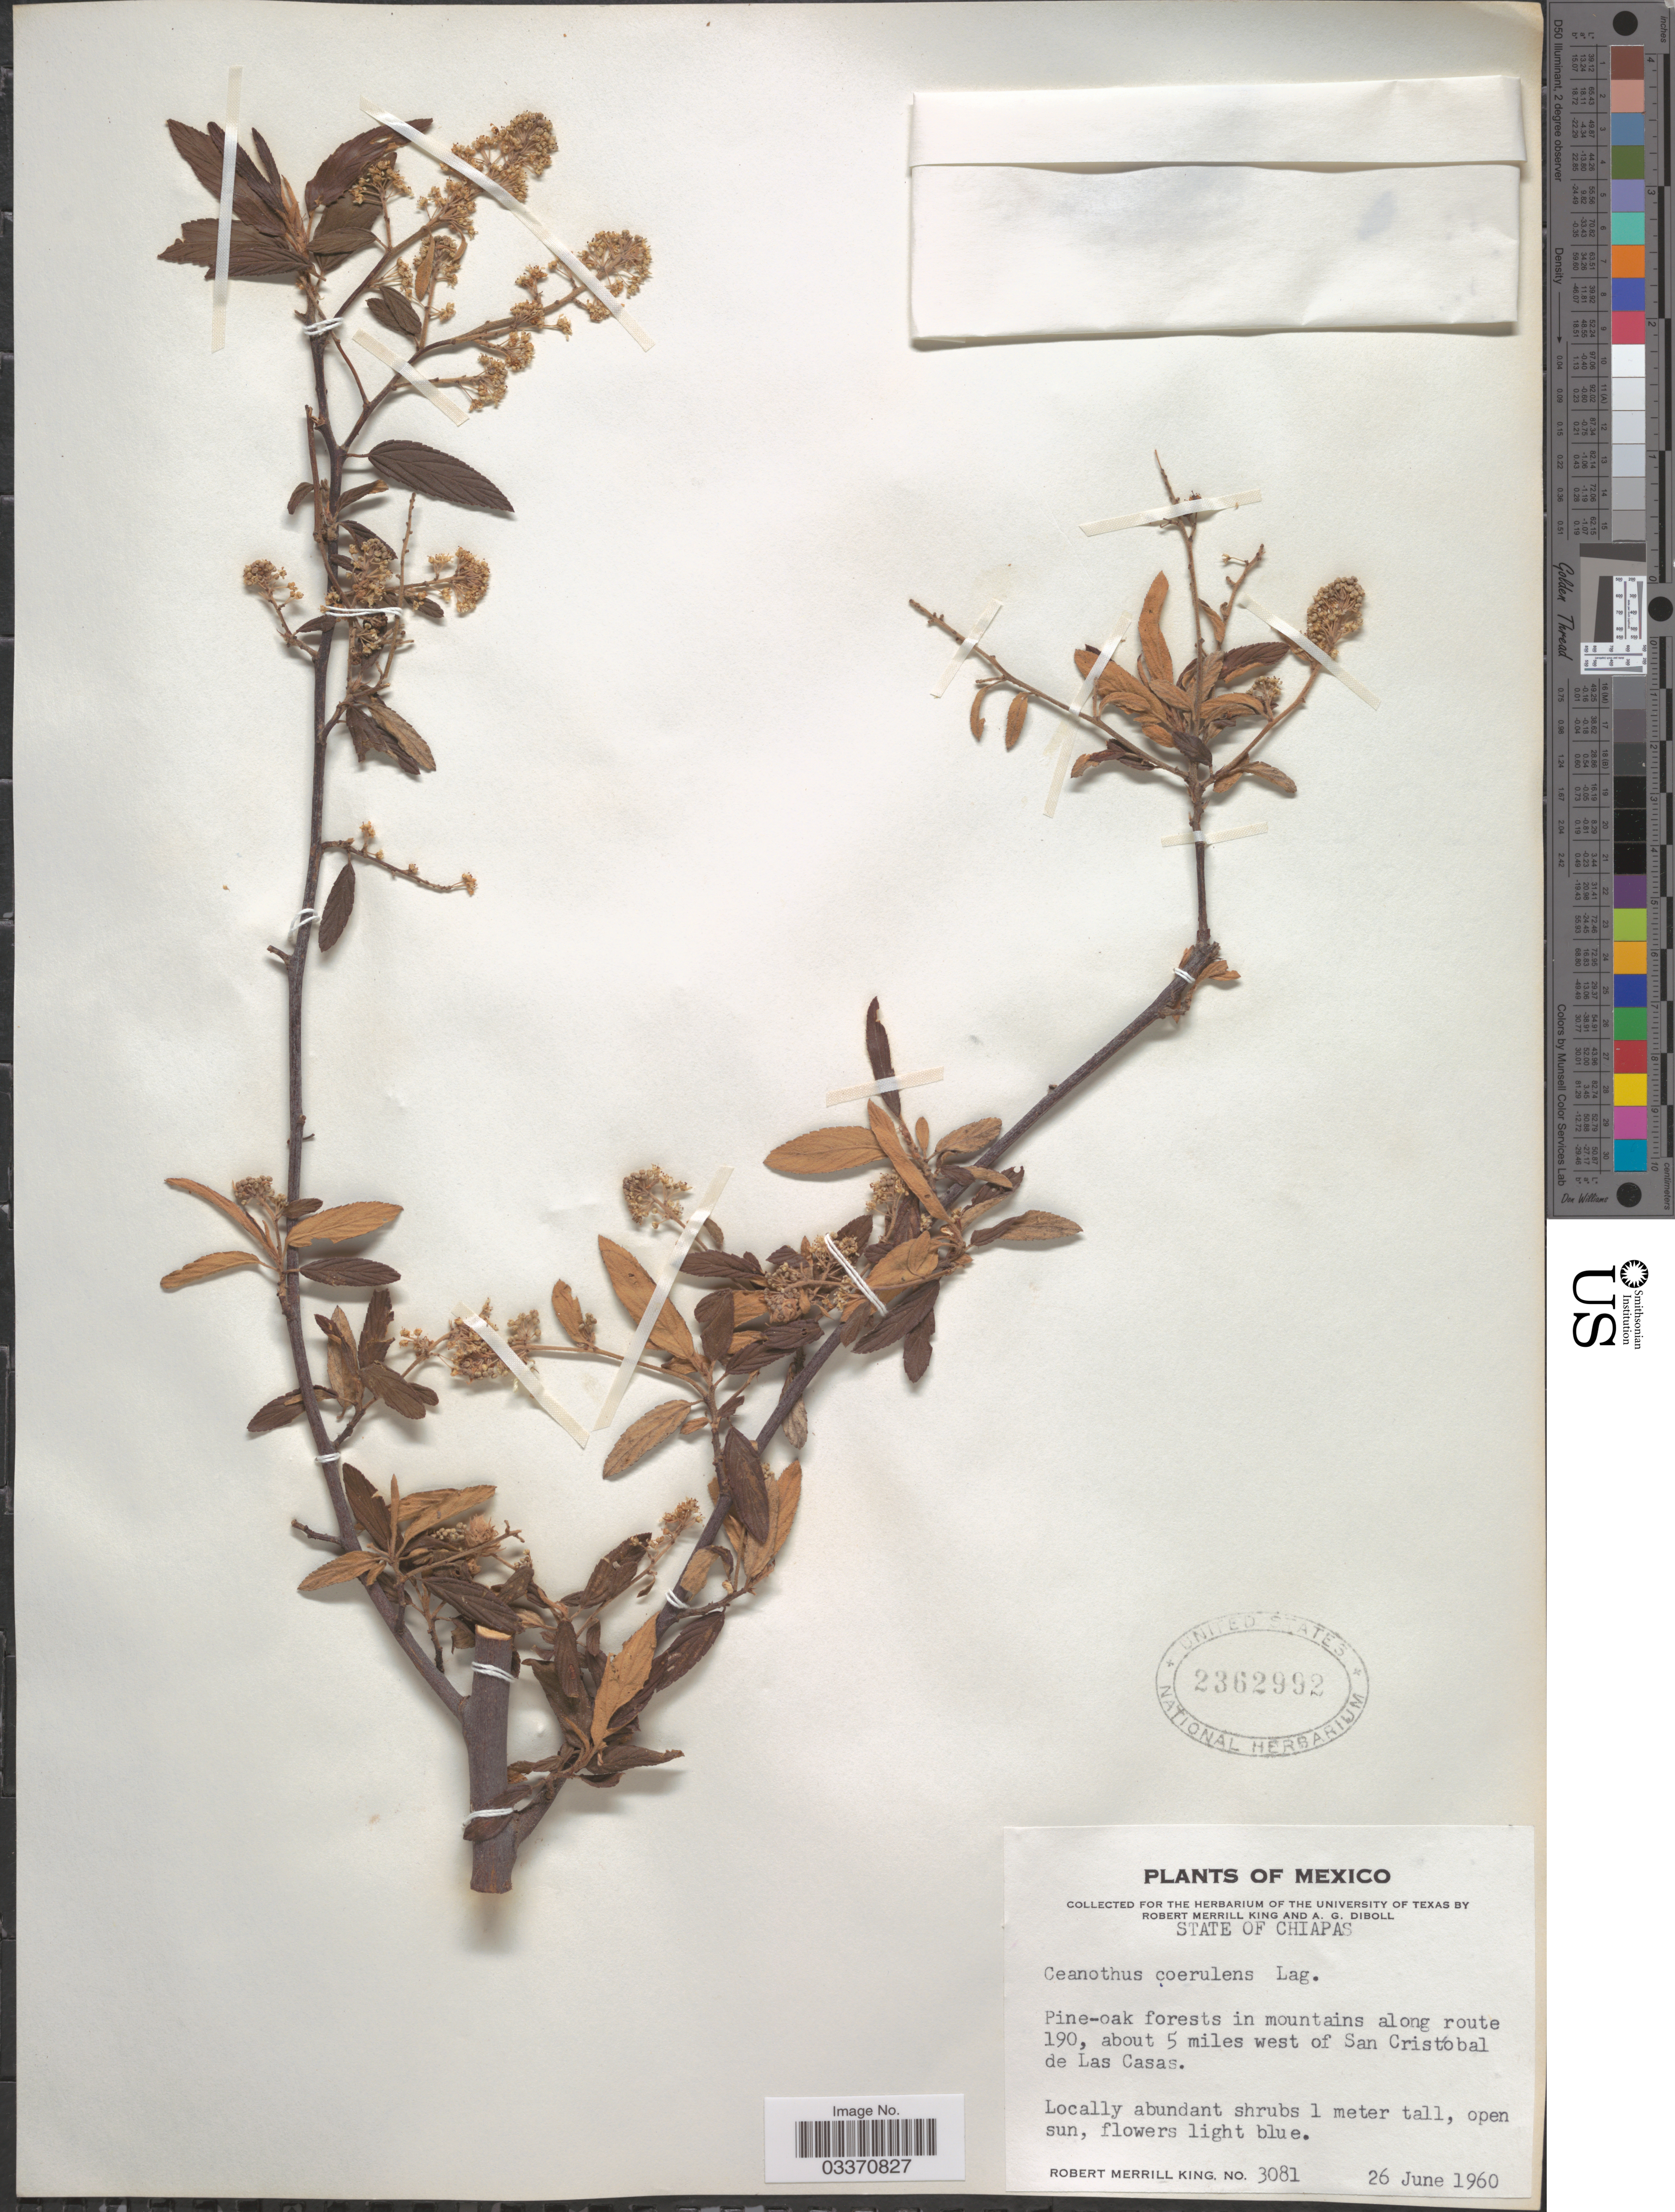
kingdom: Plantae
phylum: Tracheophyta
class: Magnoliopsida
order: Rosales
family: Rhamnaceae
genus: Ceanothus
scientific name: Ceanothus caeruleus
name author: Lag.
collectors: R. M. King & A. Diboll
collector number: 3081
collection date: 1960-06-26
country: Mexico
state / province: Chiapas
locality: Along route 190, about 5 miles west of San Cristobal de Las Casas.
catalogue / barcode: US 2362992